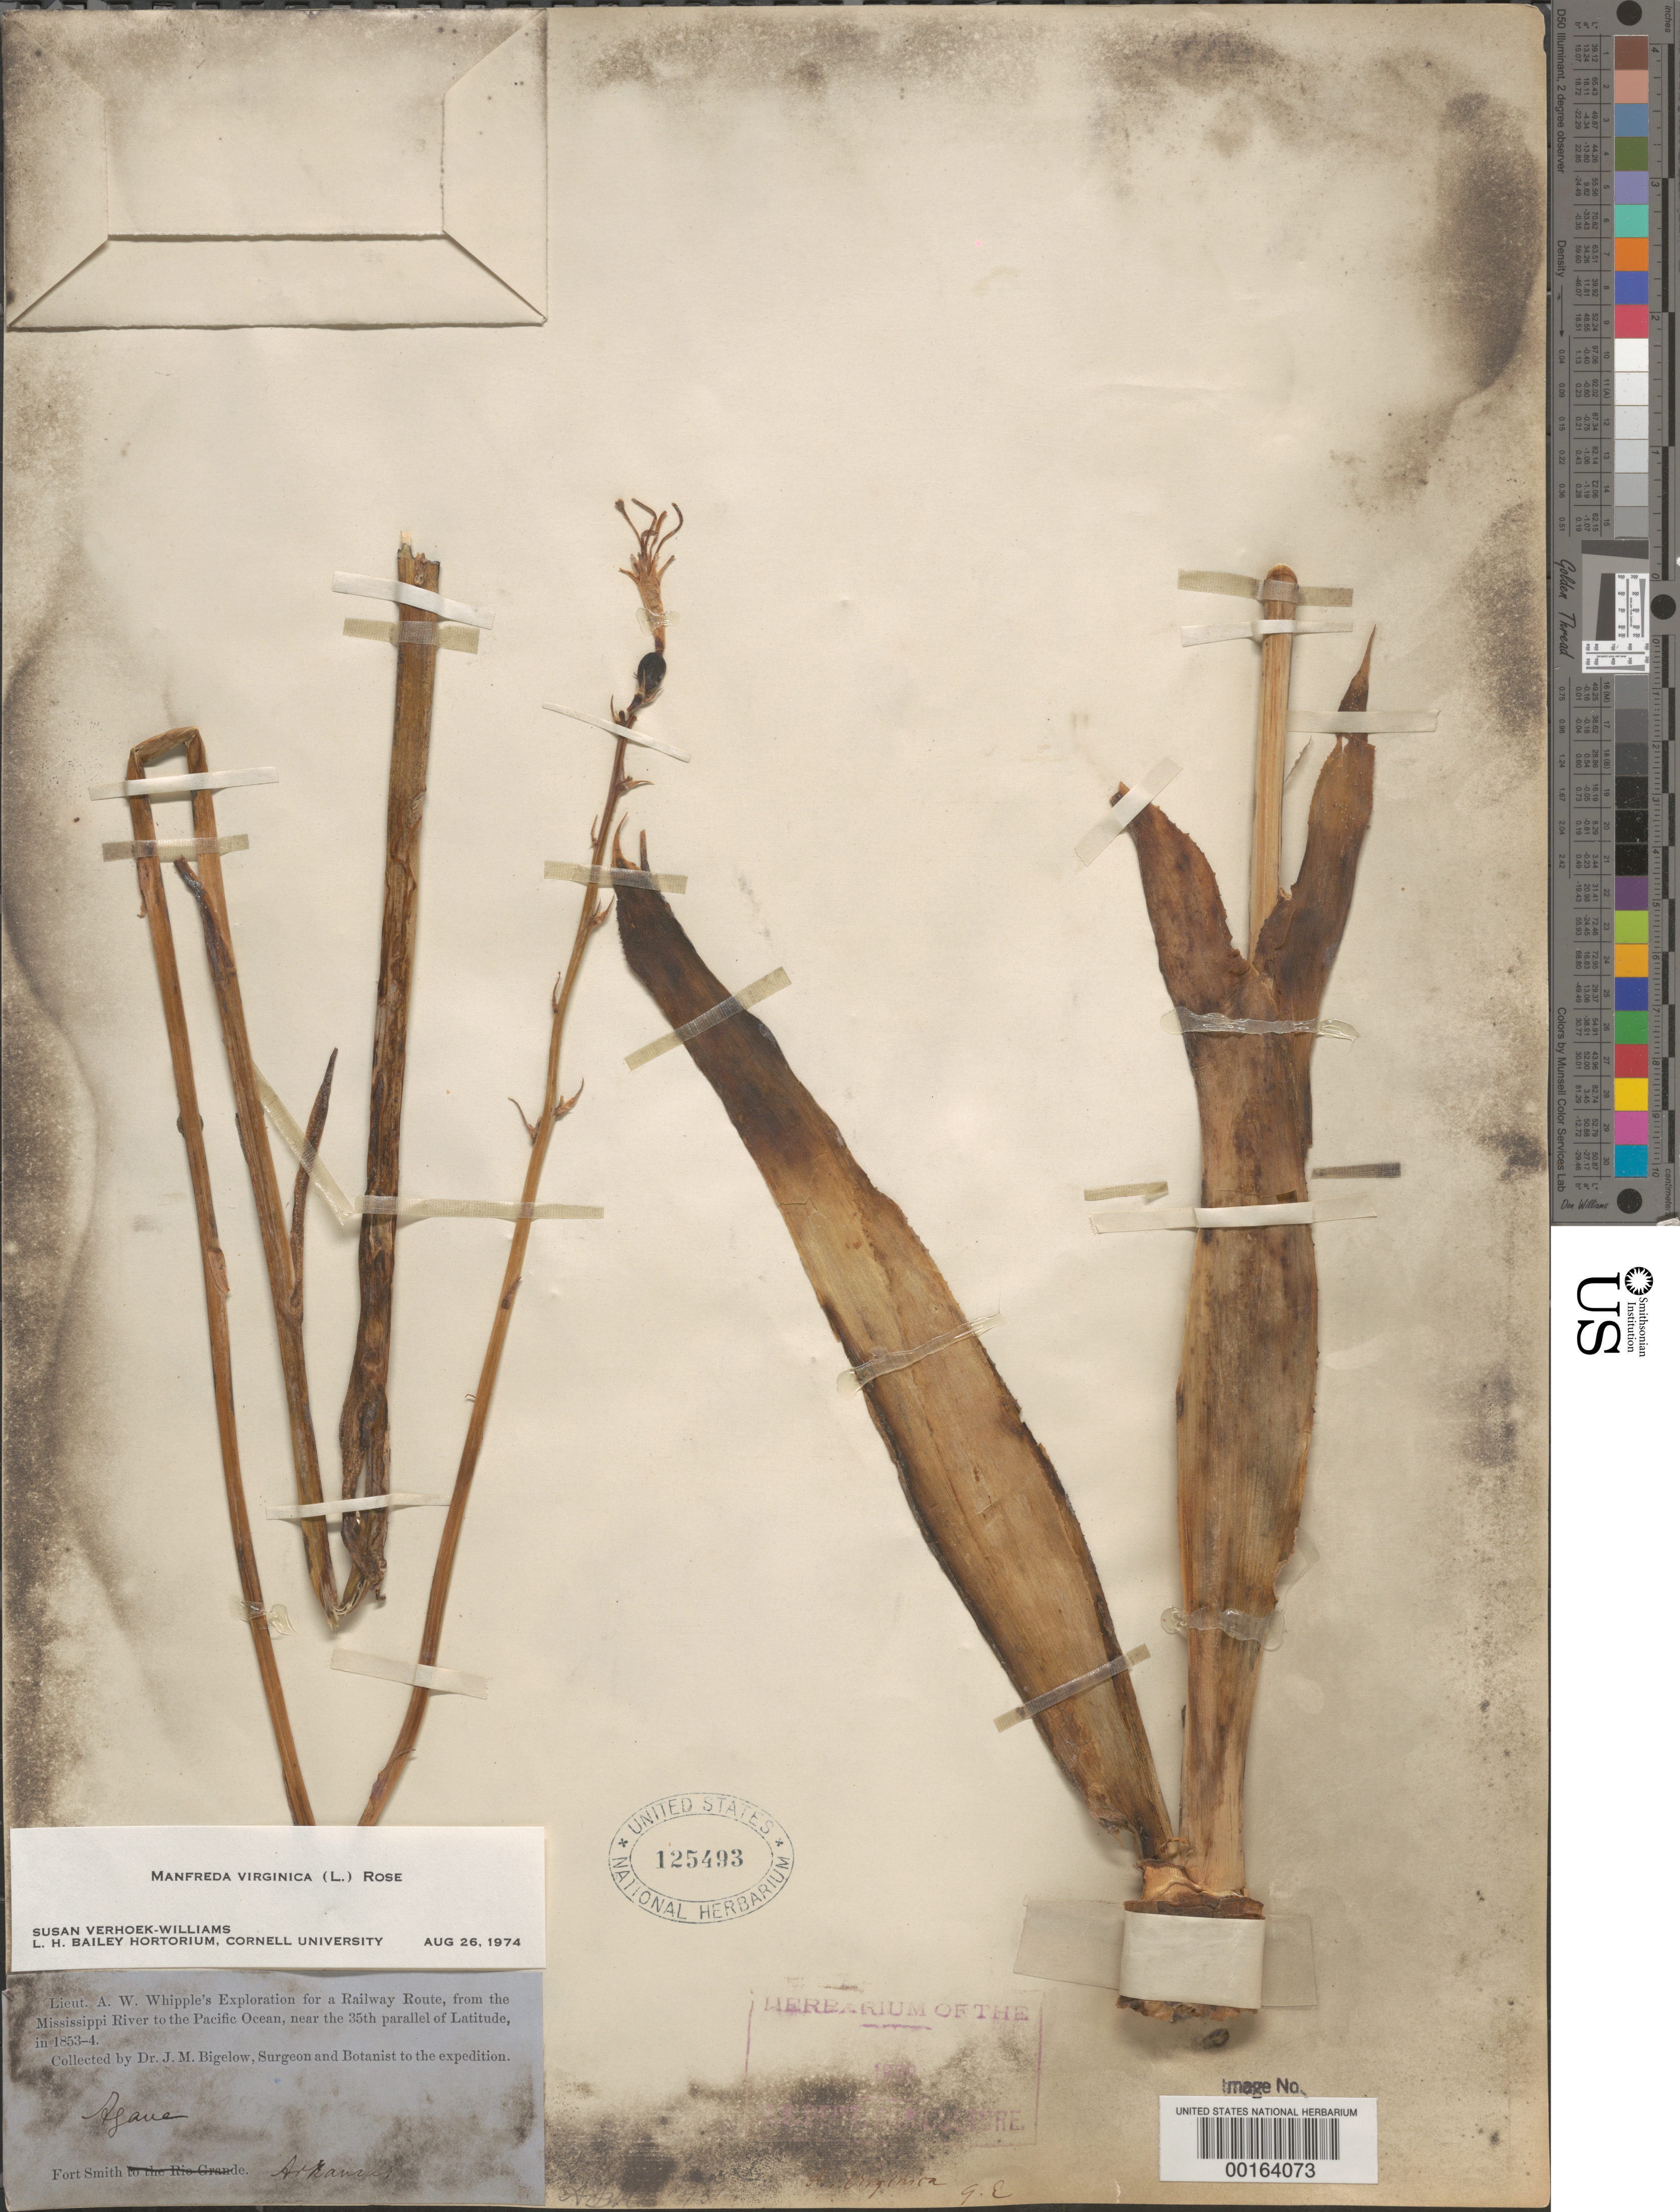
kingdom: Plantae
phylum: Tracheophyta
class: Liliopsida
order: Asparagales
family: Asparagaceae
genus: Manfreda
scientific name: Manfreda virginica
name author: (L.) Salisb. ex Rose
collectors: J. M. Bigelow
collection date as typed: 1853 to -- -- 1854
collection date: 1853/1854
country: United States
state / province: Arkansas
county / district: Sebastian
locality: Fort smith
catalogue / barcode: US 125493